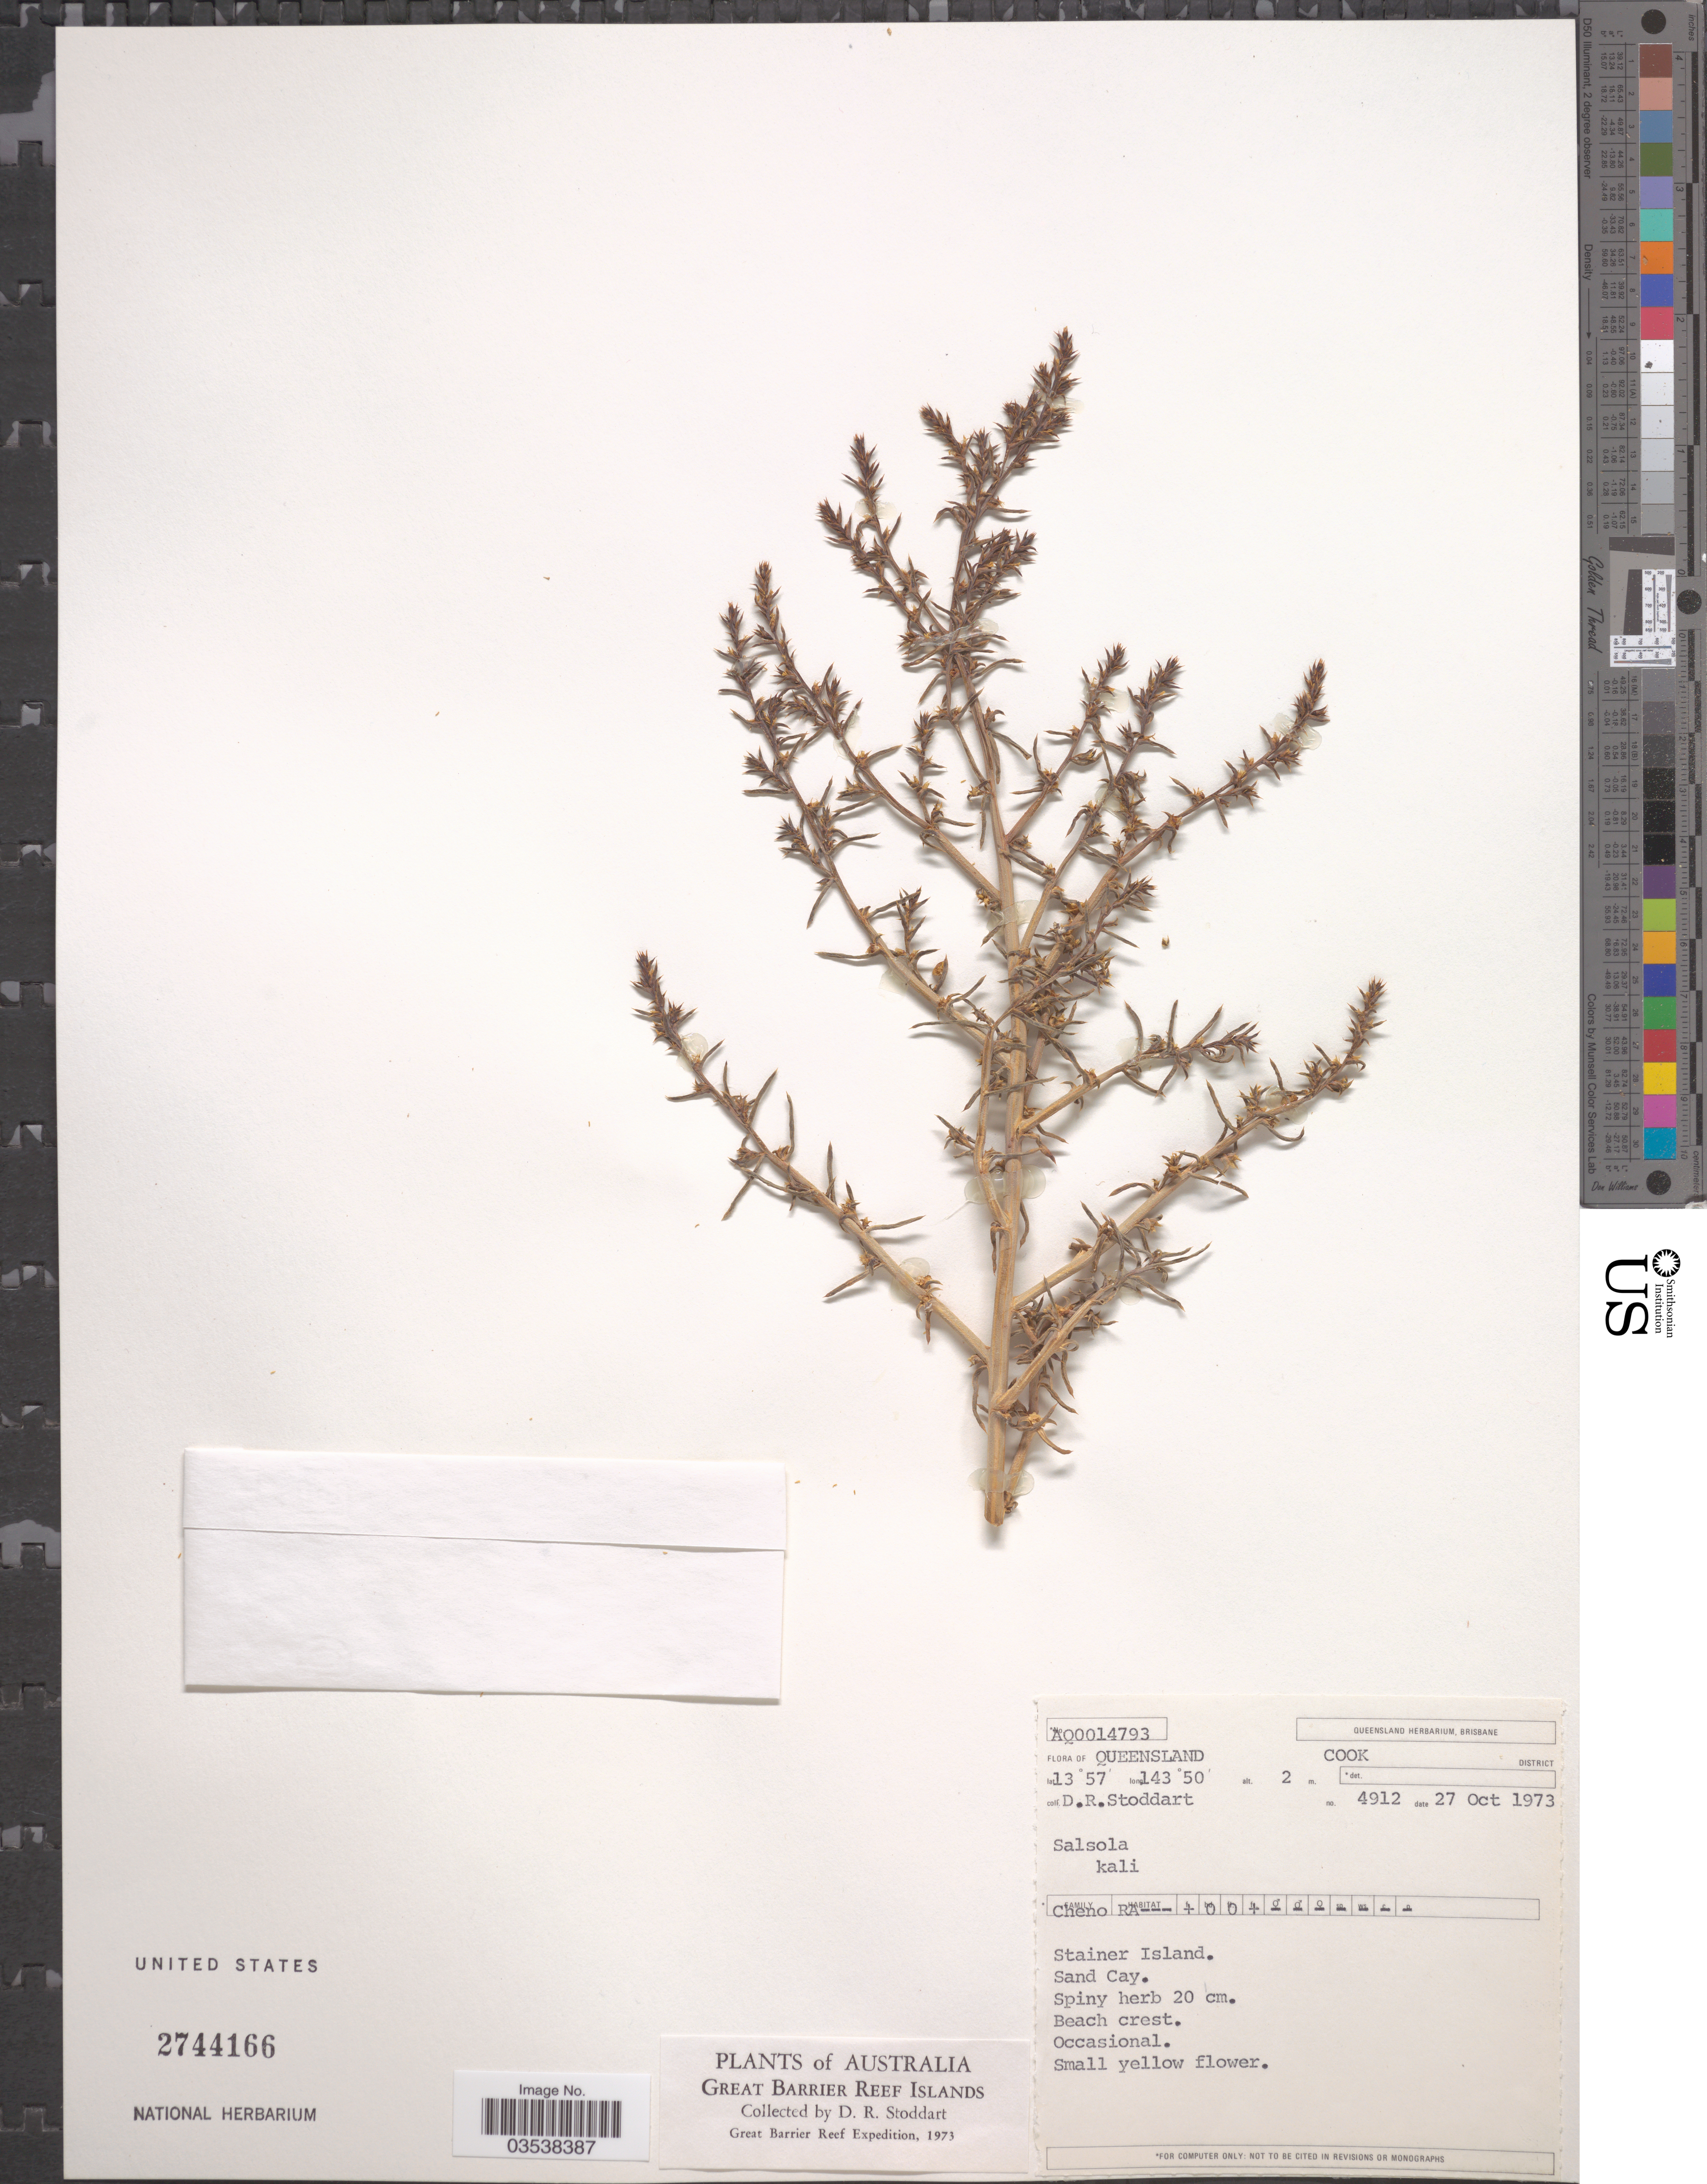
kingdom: Plantae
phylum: Tracheophyta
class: Magnoliopsida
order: Caryophyllales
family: Amaranthaceae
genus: Salsola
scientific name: Salsola kali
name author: L.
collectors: D. R. Stoddart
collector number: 4912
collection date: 1973-10-27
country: Australia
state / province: Queensland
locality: Cook District. Stainer Island. Great Barrier Reef Islands.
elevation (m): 2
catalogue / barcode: US 2744166